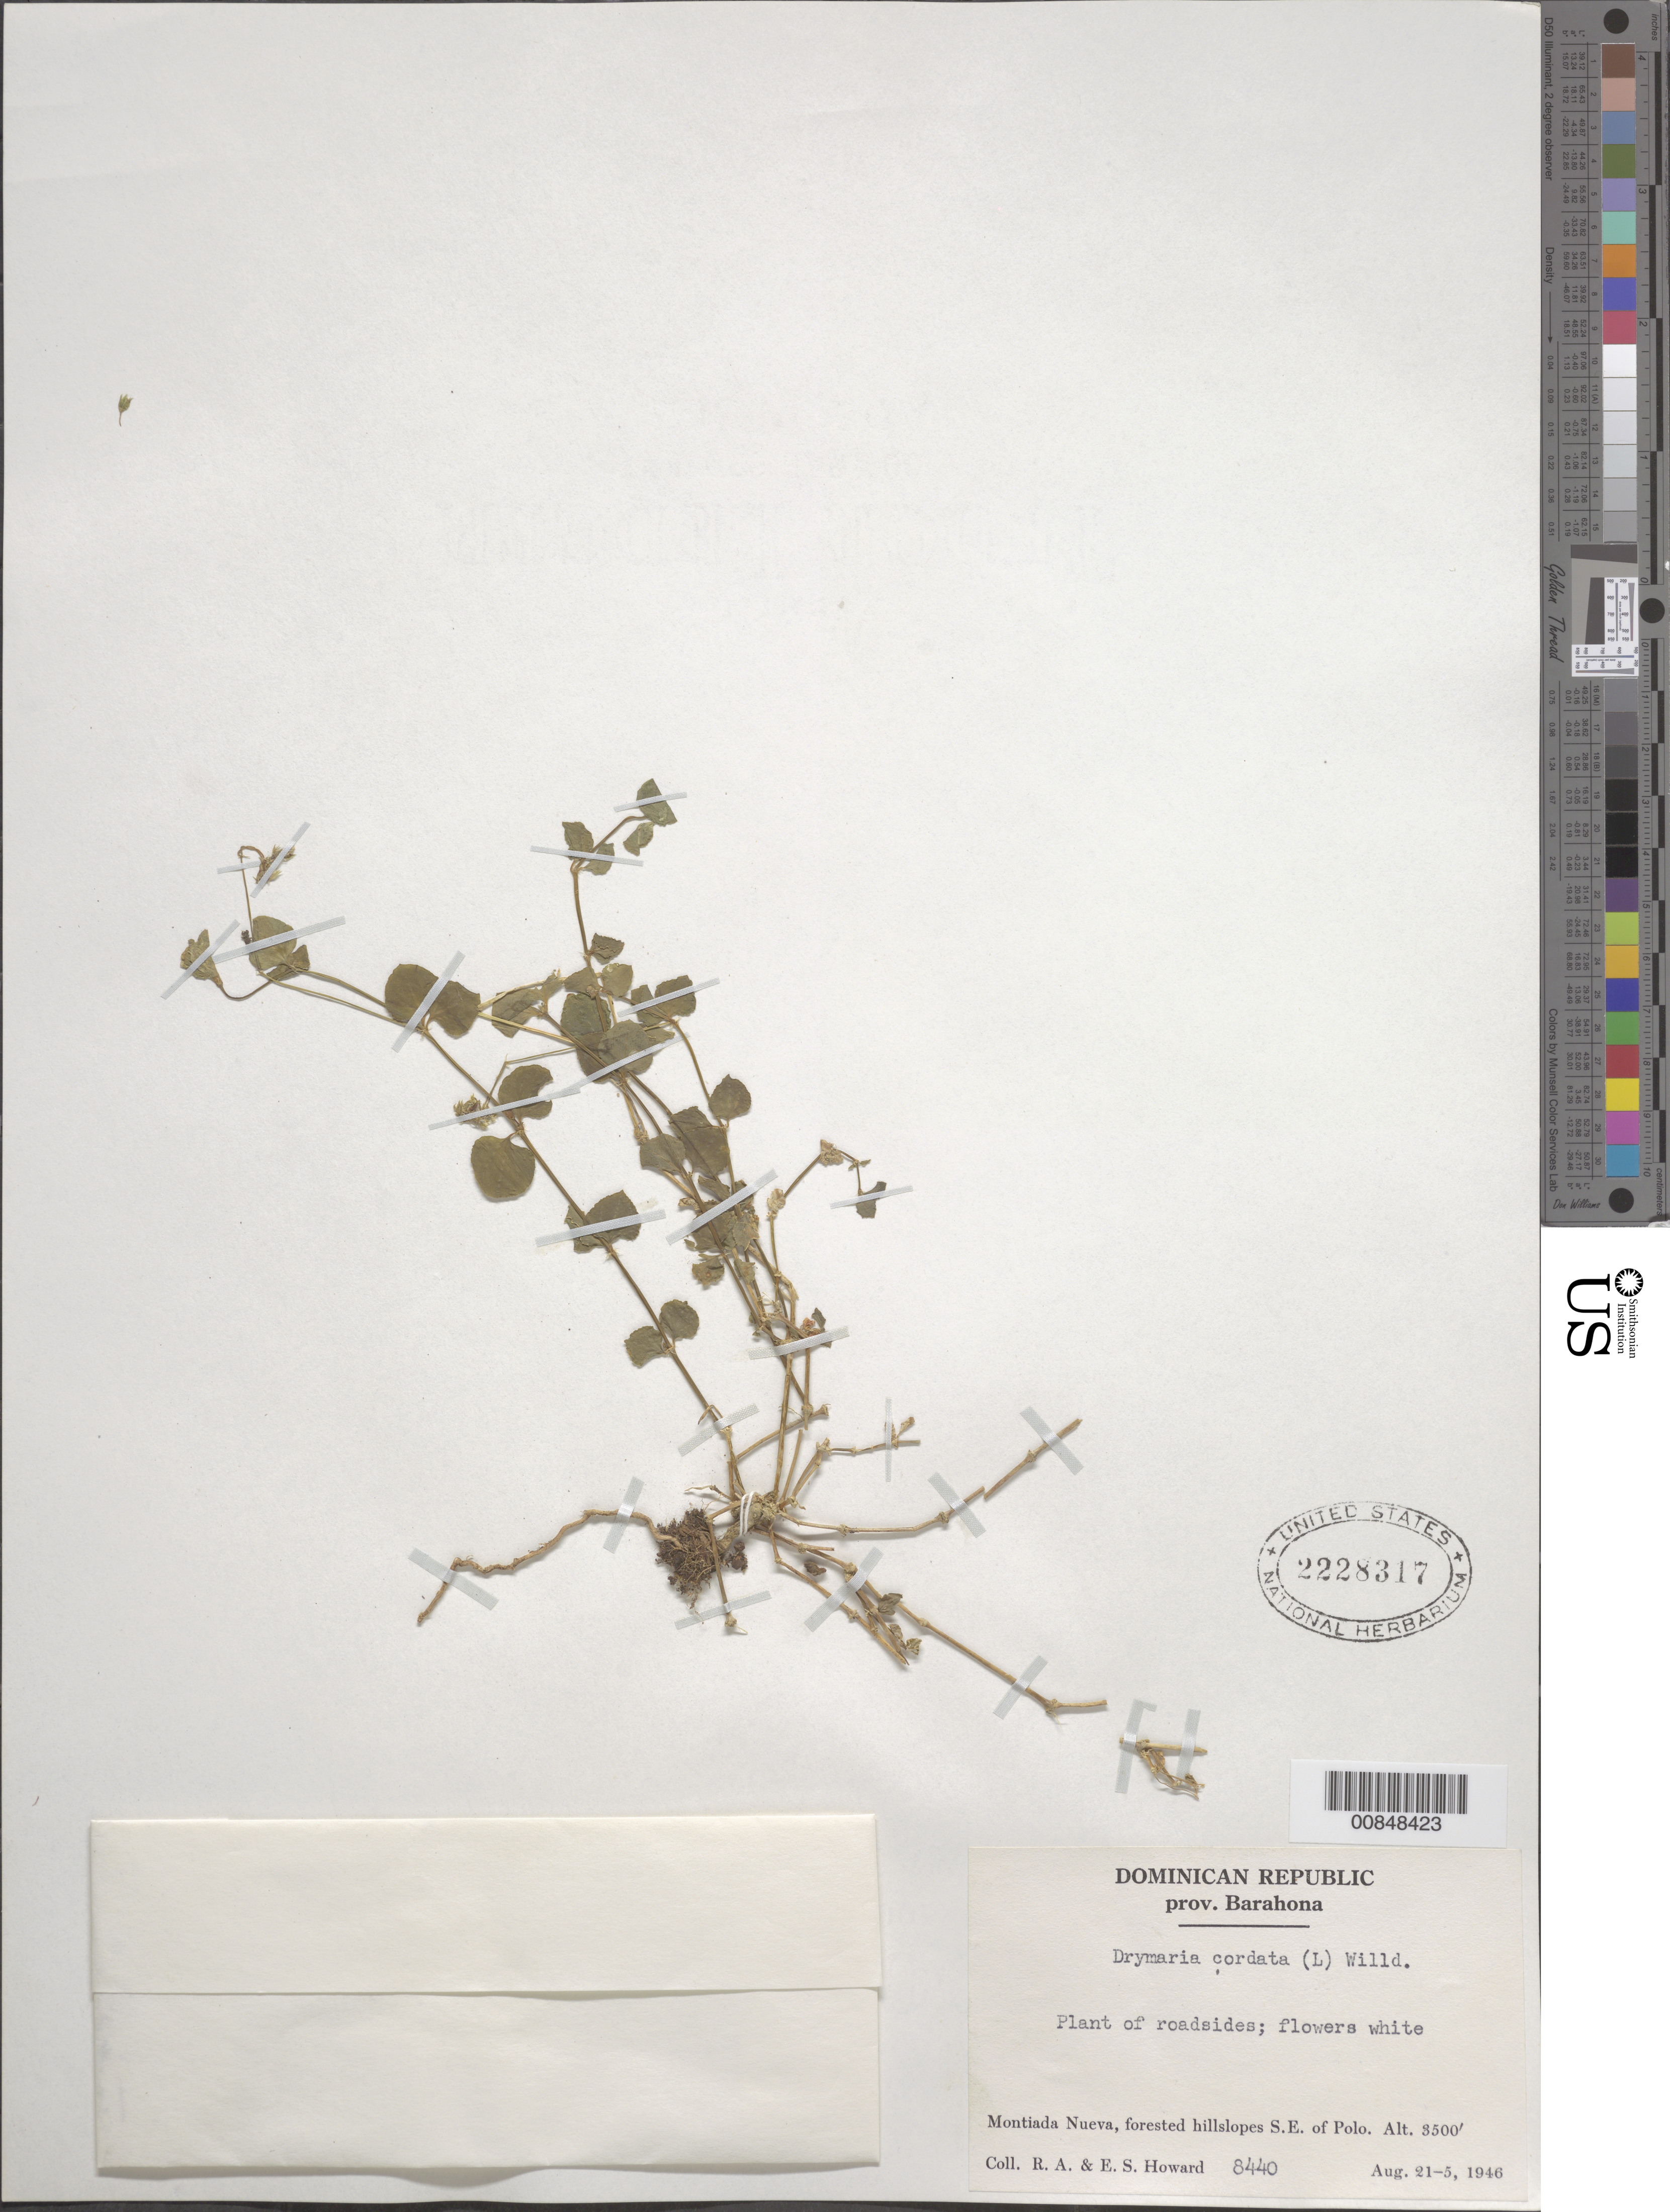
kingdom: Plantae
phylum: Tracheophyta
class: Magnoliopsida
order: Caryophyllales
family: Caryophyllaceae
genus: Drymaria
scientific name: Drymaria cordata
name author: (L.) Willd. ex Schult.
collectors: R. A. Howard & E. S. Howard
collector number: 8440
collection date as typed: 21 Aug 1946 to 25 Aug 1946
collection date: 1946-08-21/1946-08-25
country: Dominican Republic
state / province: Barahona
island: Hispaniola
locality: Montiada Nueva, forested hillslopes SE of Polo.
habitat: Plant of roadsides.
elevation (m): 1067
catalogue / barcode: US 2228317